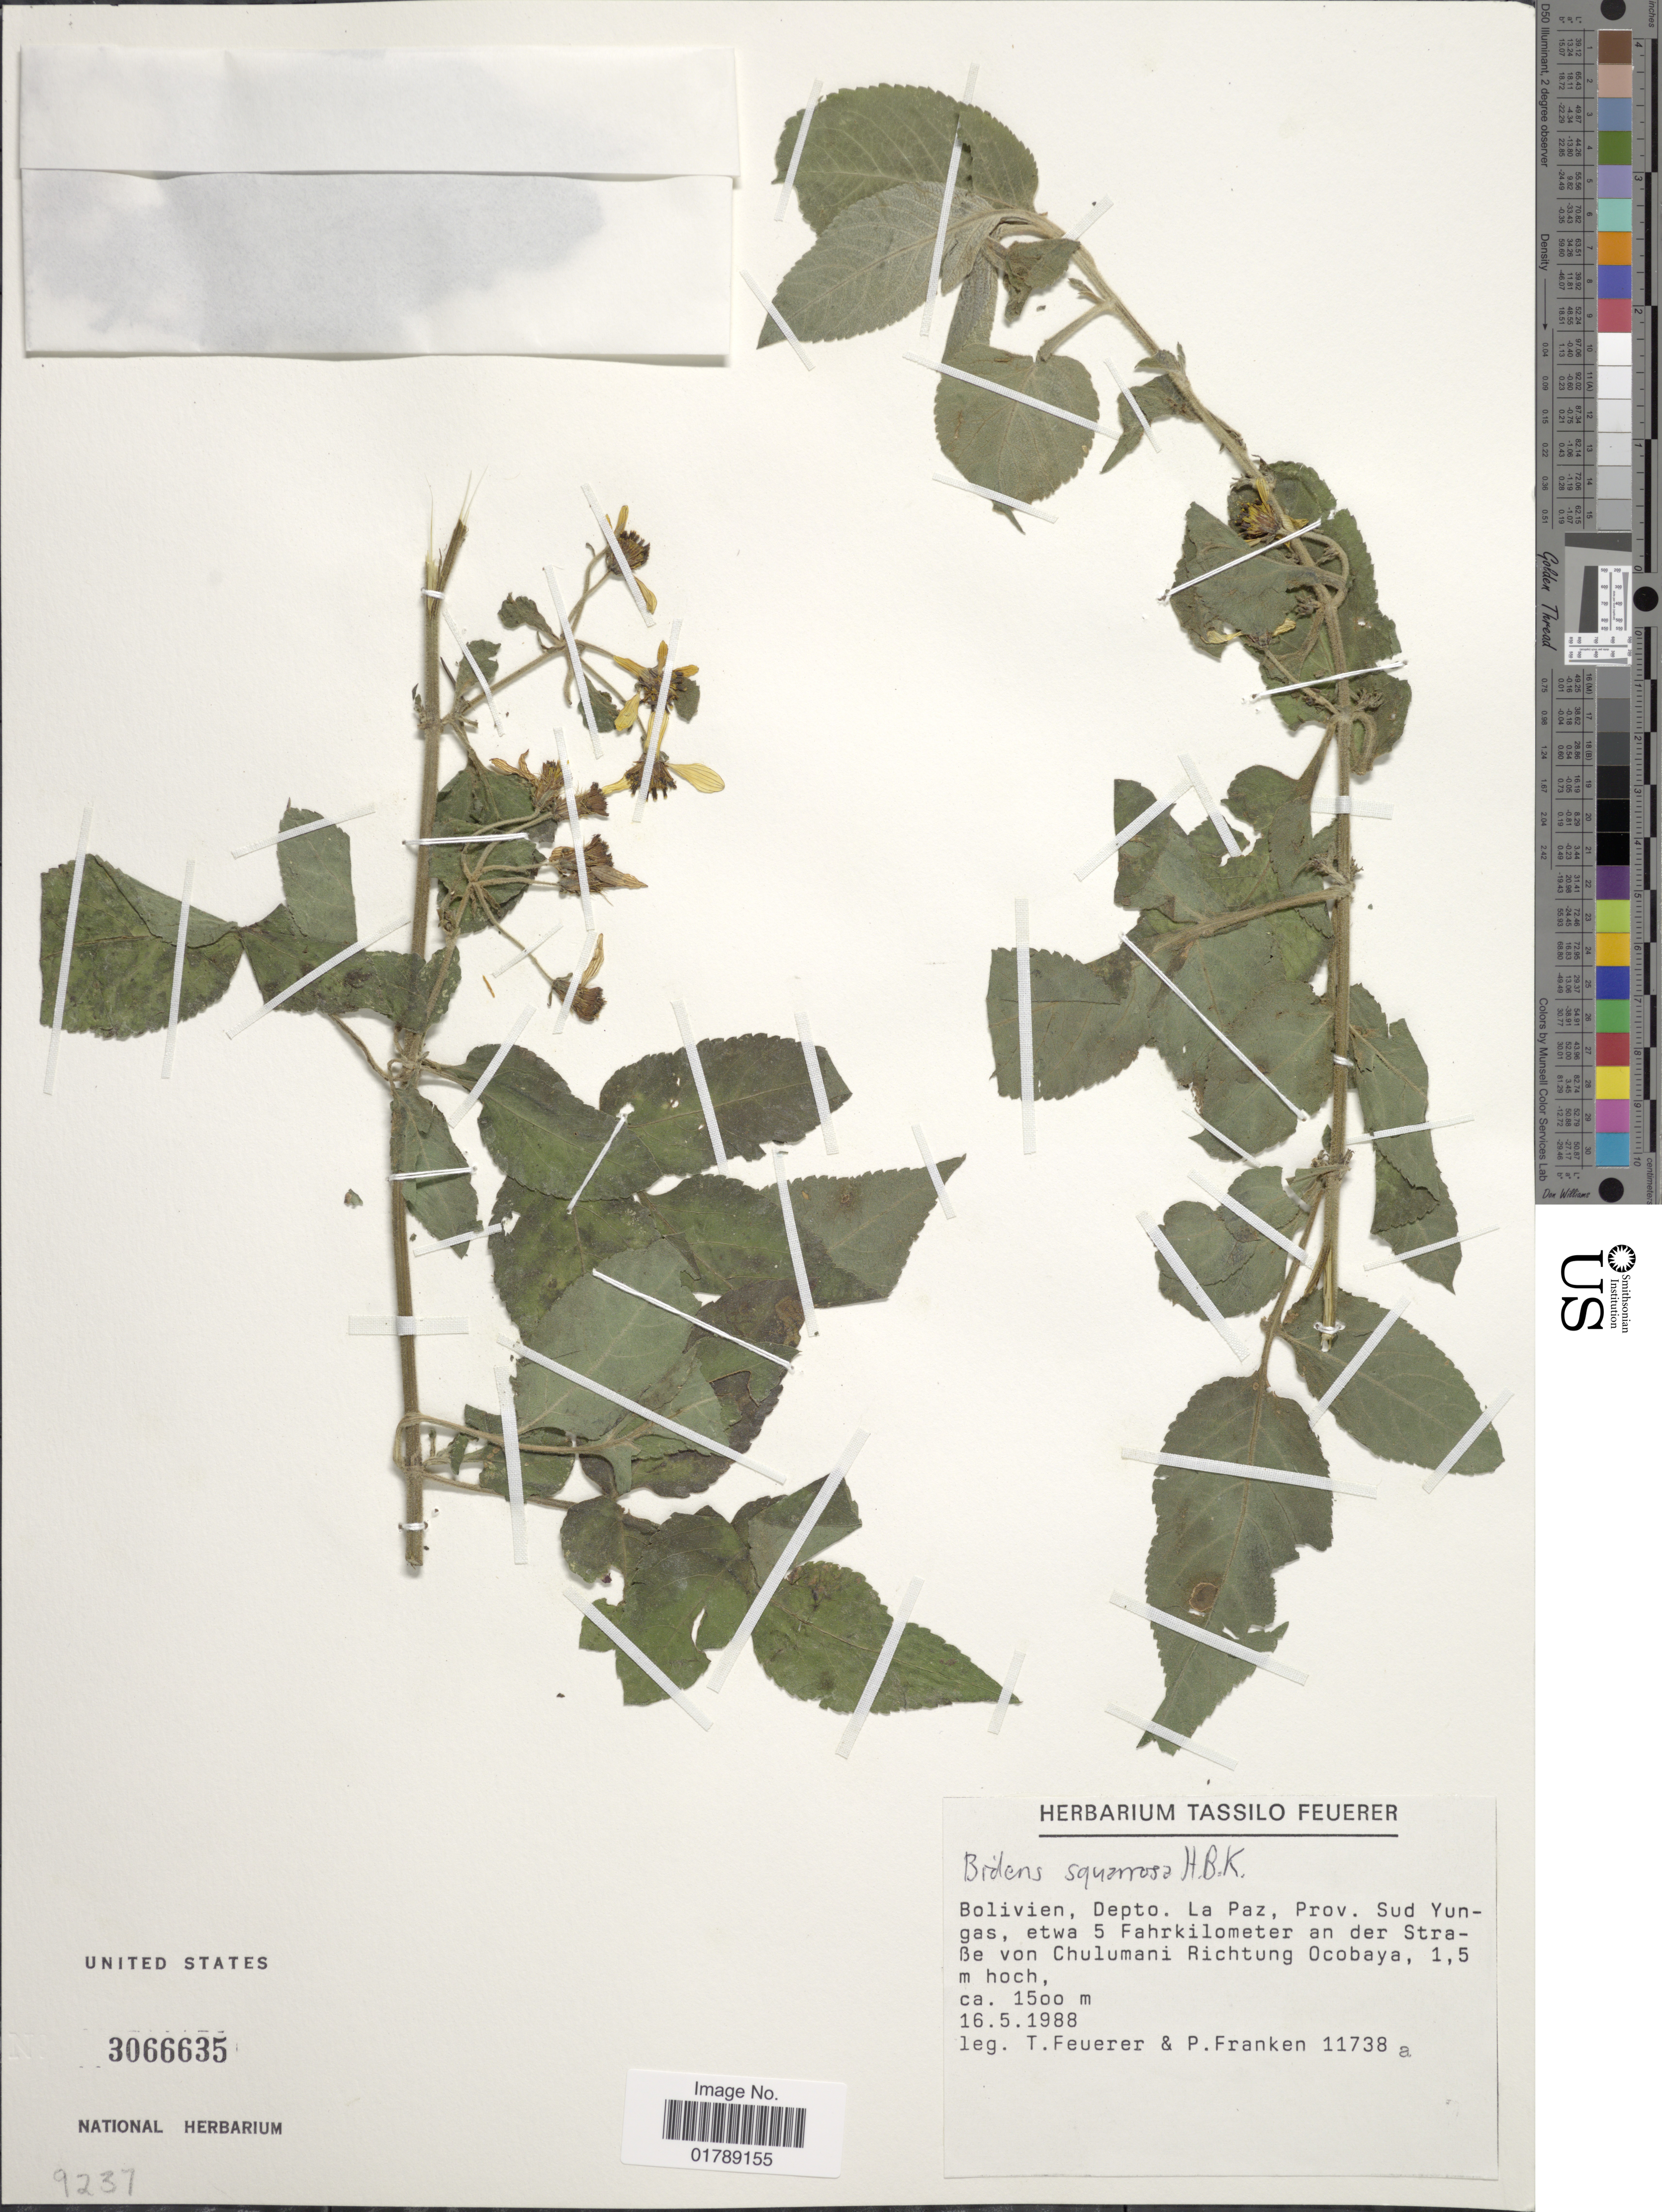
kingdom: Plantae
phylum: Tracheophyta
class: Magnoliopsida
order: Asterales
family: Asteraceae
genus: Bidens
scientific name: Bidens squarrosa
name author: Kunth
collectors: T. Feuerer & P. Franken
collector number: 11738a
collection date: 1988-05-16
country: Bolivia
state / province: La Paz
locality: Prov. Sud Yungas, etwa 5 Fahrkilometer an der Straße von Chulumani Richtung Ocobaya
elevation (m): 1500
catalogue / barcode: US 3066635